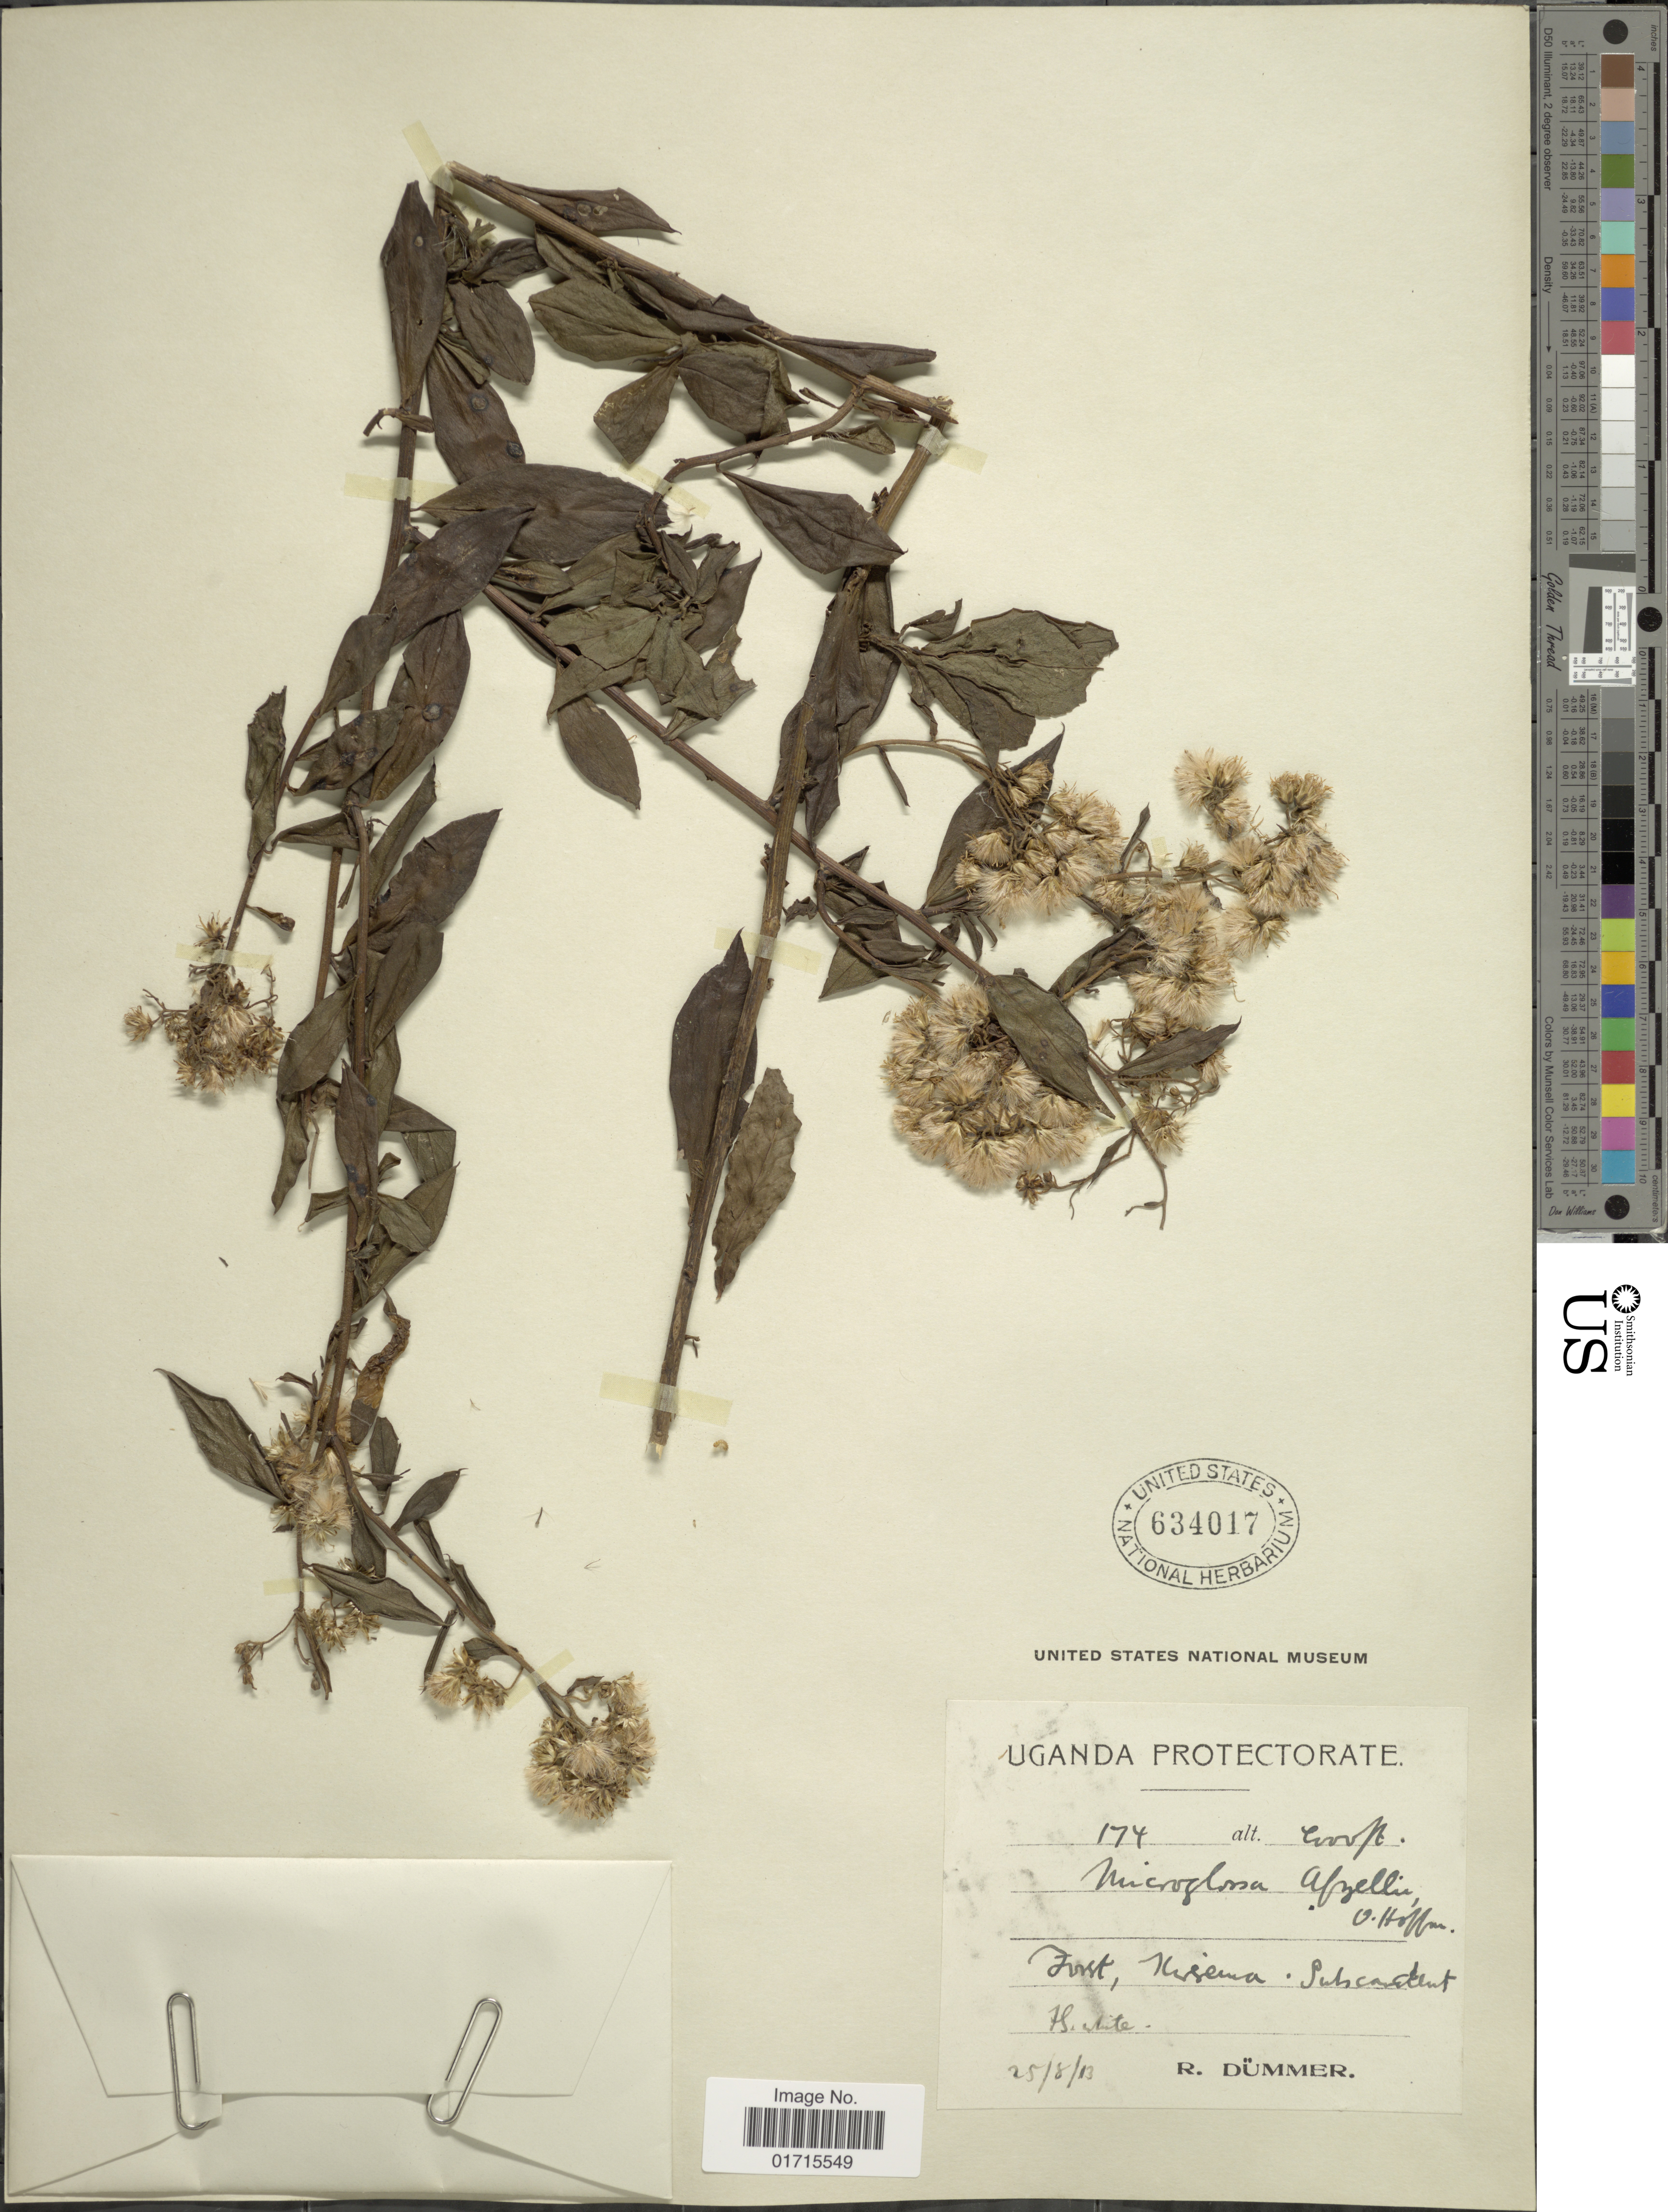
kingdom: Plantae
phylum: Tracheophyta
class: Magnoliopsida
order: Asterales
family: Asteraceae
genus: Microglossa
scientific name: Microglossa afzelii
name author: O. Hoffm.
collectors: R. A. Dümmer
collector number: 174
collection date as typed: Transcribed d/m/y: 25/8/13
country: Uganda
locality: Forest, Kirerema.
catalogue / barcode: US 634017